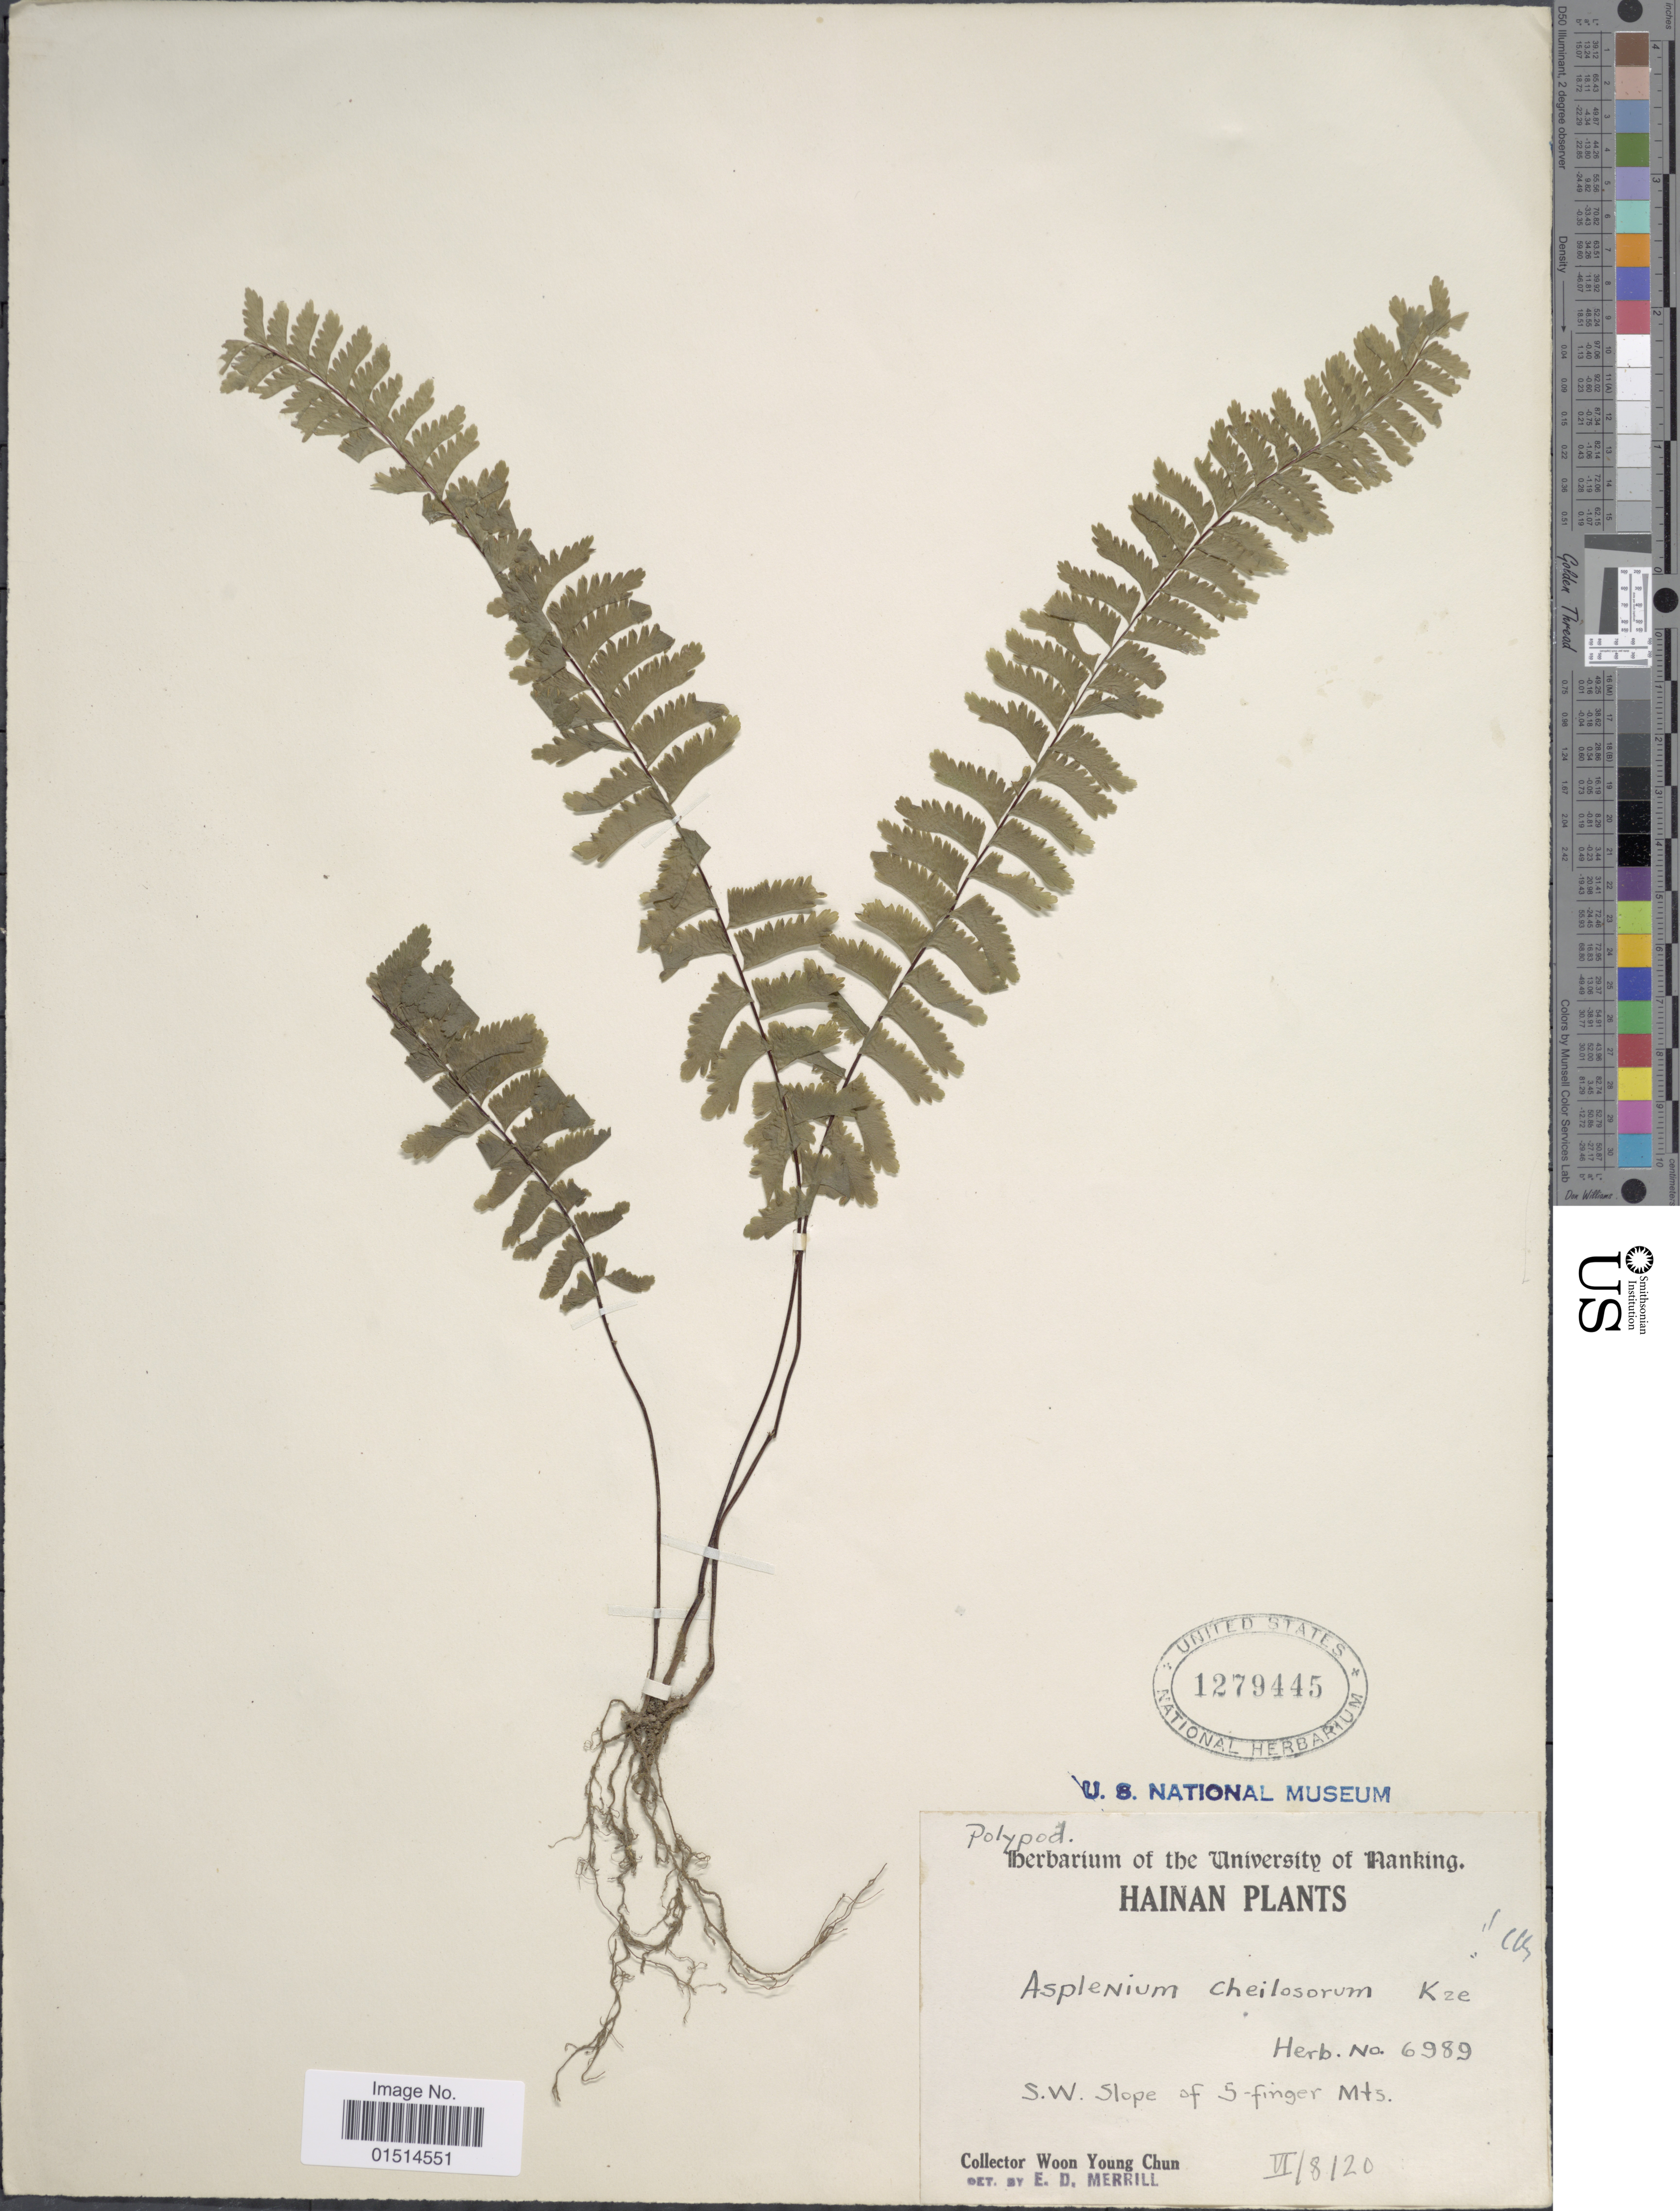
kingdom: Plantae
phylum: Tracheophyta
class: Polypodiopsida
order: Polypodiales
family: Aspleniaceae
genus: Asplenium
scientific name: Asplenium cheilosorum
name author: Kunze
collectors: W. Y. Chun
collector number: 6989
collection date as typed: Transcribed d/m/y: 8/6/20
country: China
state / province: Hainan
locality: Hainan, S.W. Slope of 5-finger Mts.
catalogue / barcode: US 1279445